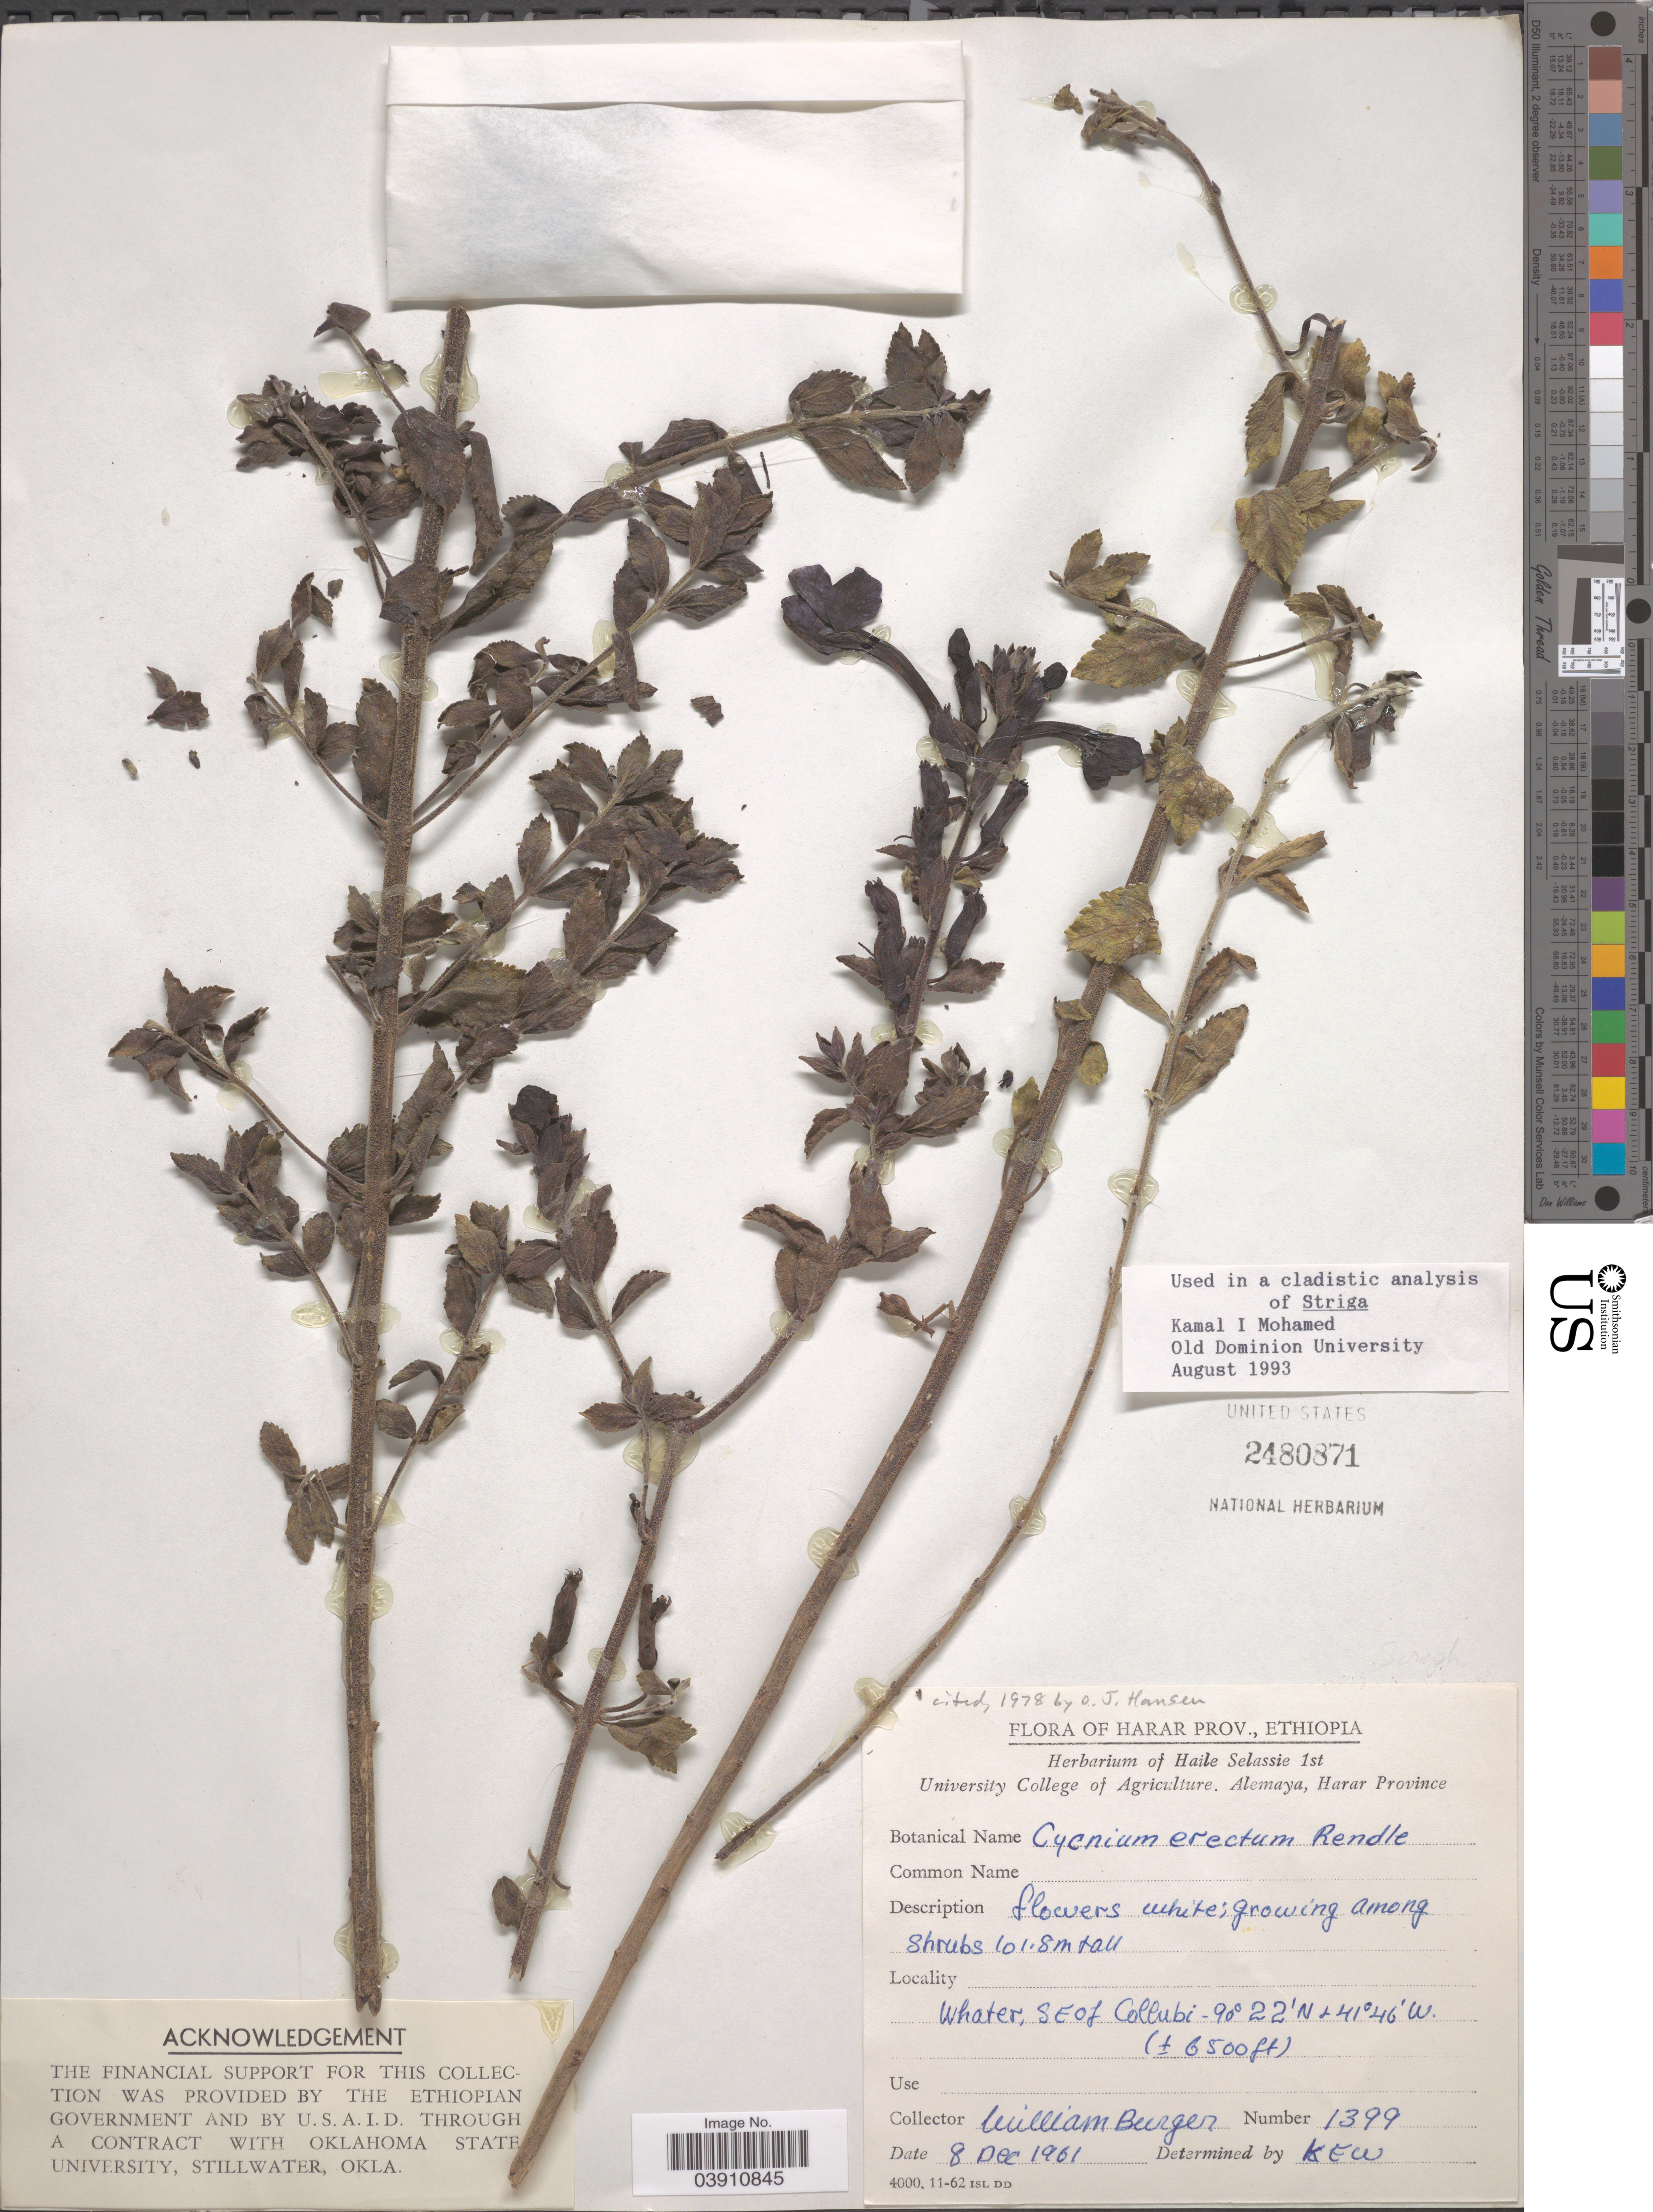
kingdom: Plantae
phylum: Tracheophyta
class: Magnoliopsida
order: Lamiales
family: Orobanchaceae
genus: Cycnium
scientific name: Cycnium erectum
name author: Rendle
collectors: W. Burger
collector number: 1399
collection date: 1961-12-08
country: Ethiopia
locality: Harrar Prov., Whater SE of Collubi.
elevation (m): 1981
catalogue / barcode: US 2480871